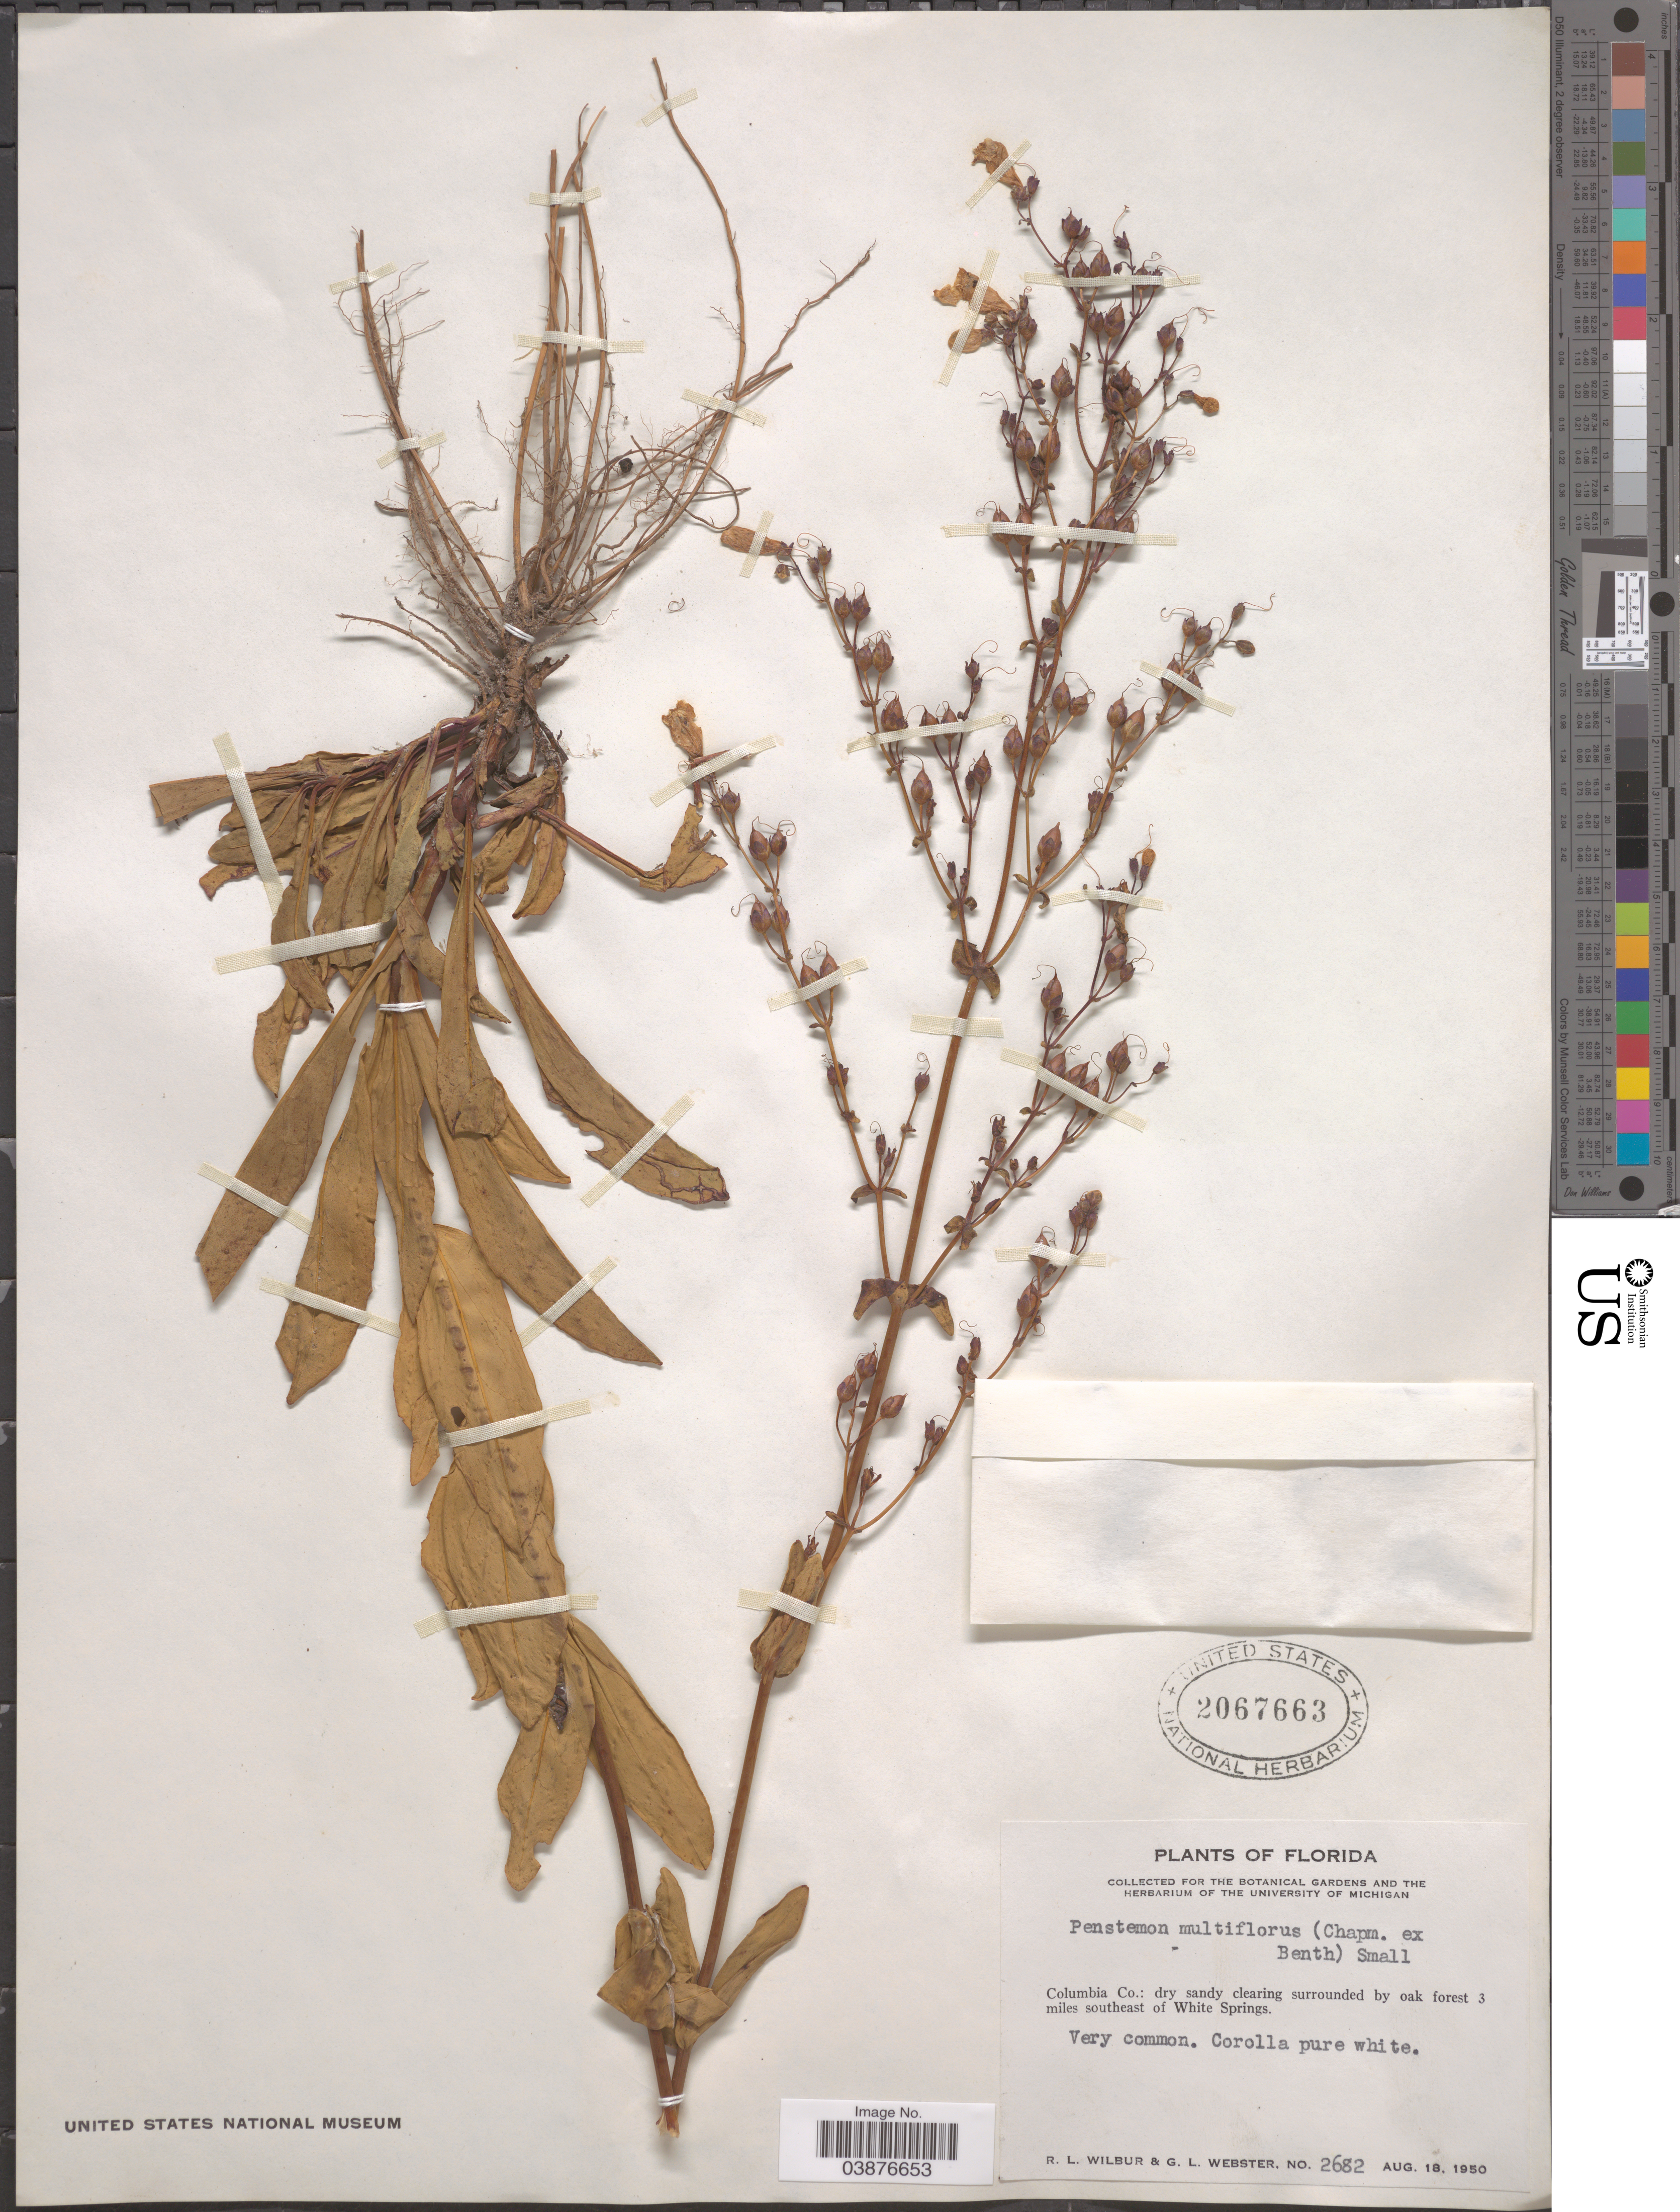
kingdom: Plantae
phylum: Tracheophyta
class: Magnoliopsida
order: Lamiales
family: Plantaginaceae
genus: Penstemon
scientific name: Penstemon multiflorus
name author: (Benth.) Chapm. ex Small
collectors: R. L. Wilbur & G. L. Webster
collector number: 2682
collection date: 1950-08-18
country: United States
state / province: Florida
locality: Columbia Co.: 3 miles southeast of White Springs.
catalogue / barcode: US 2067663